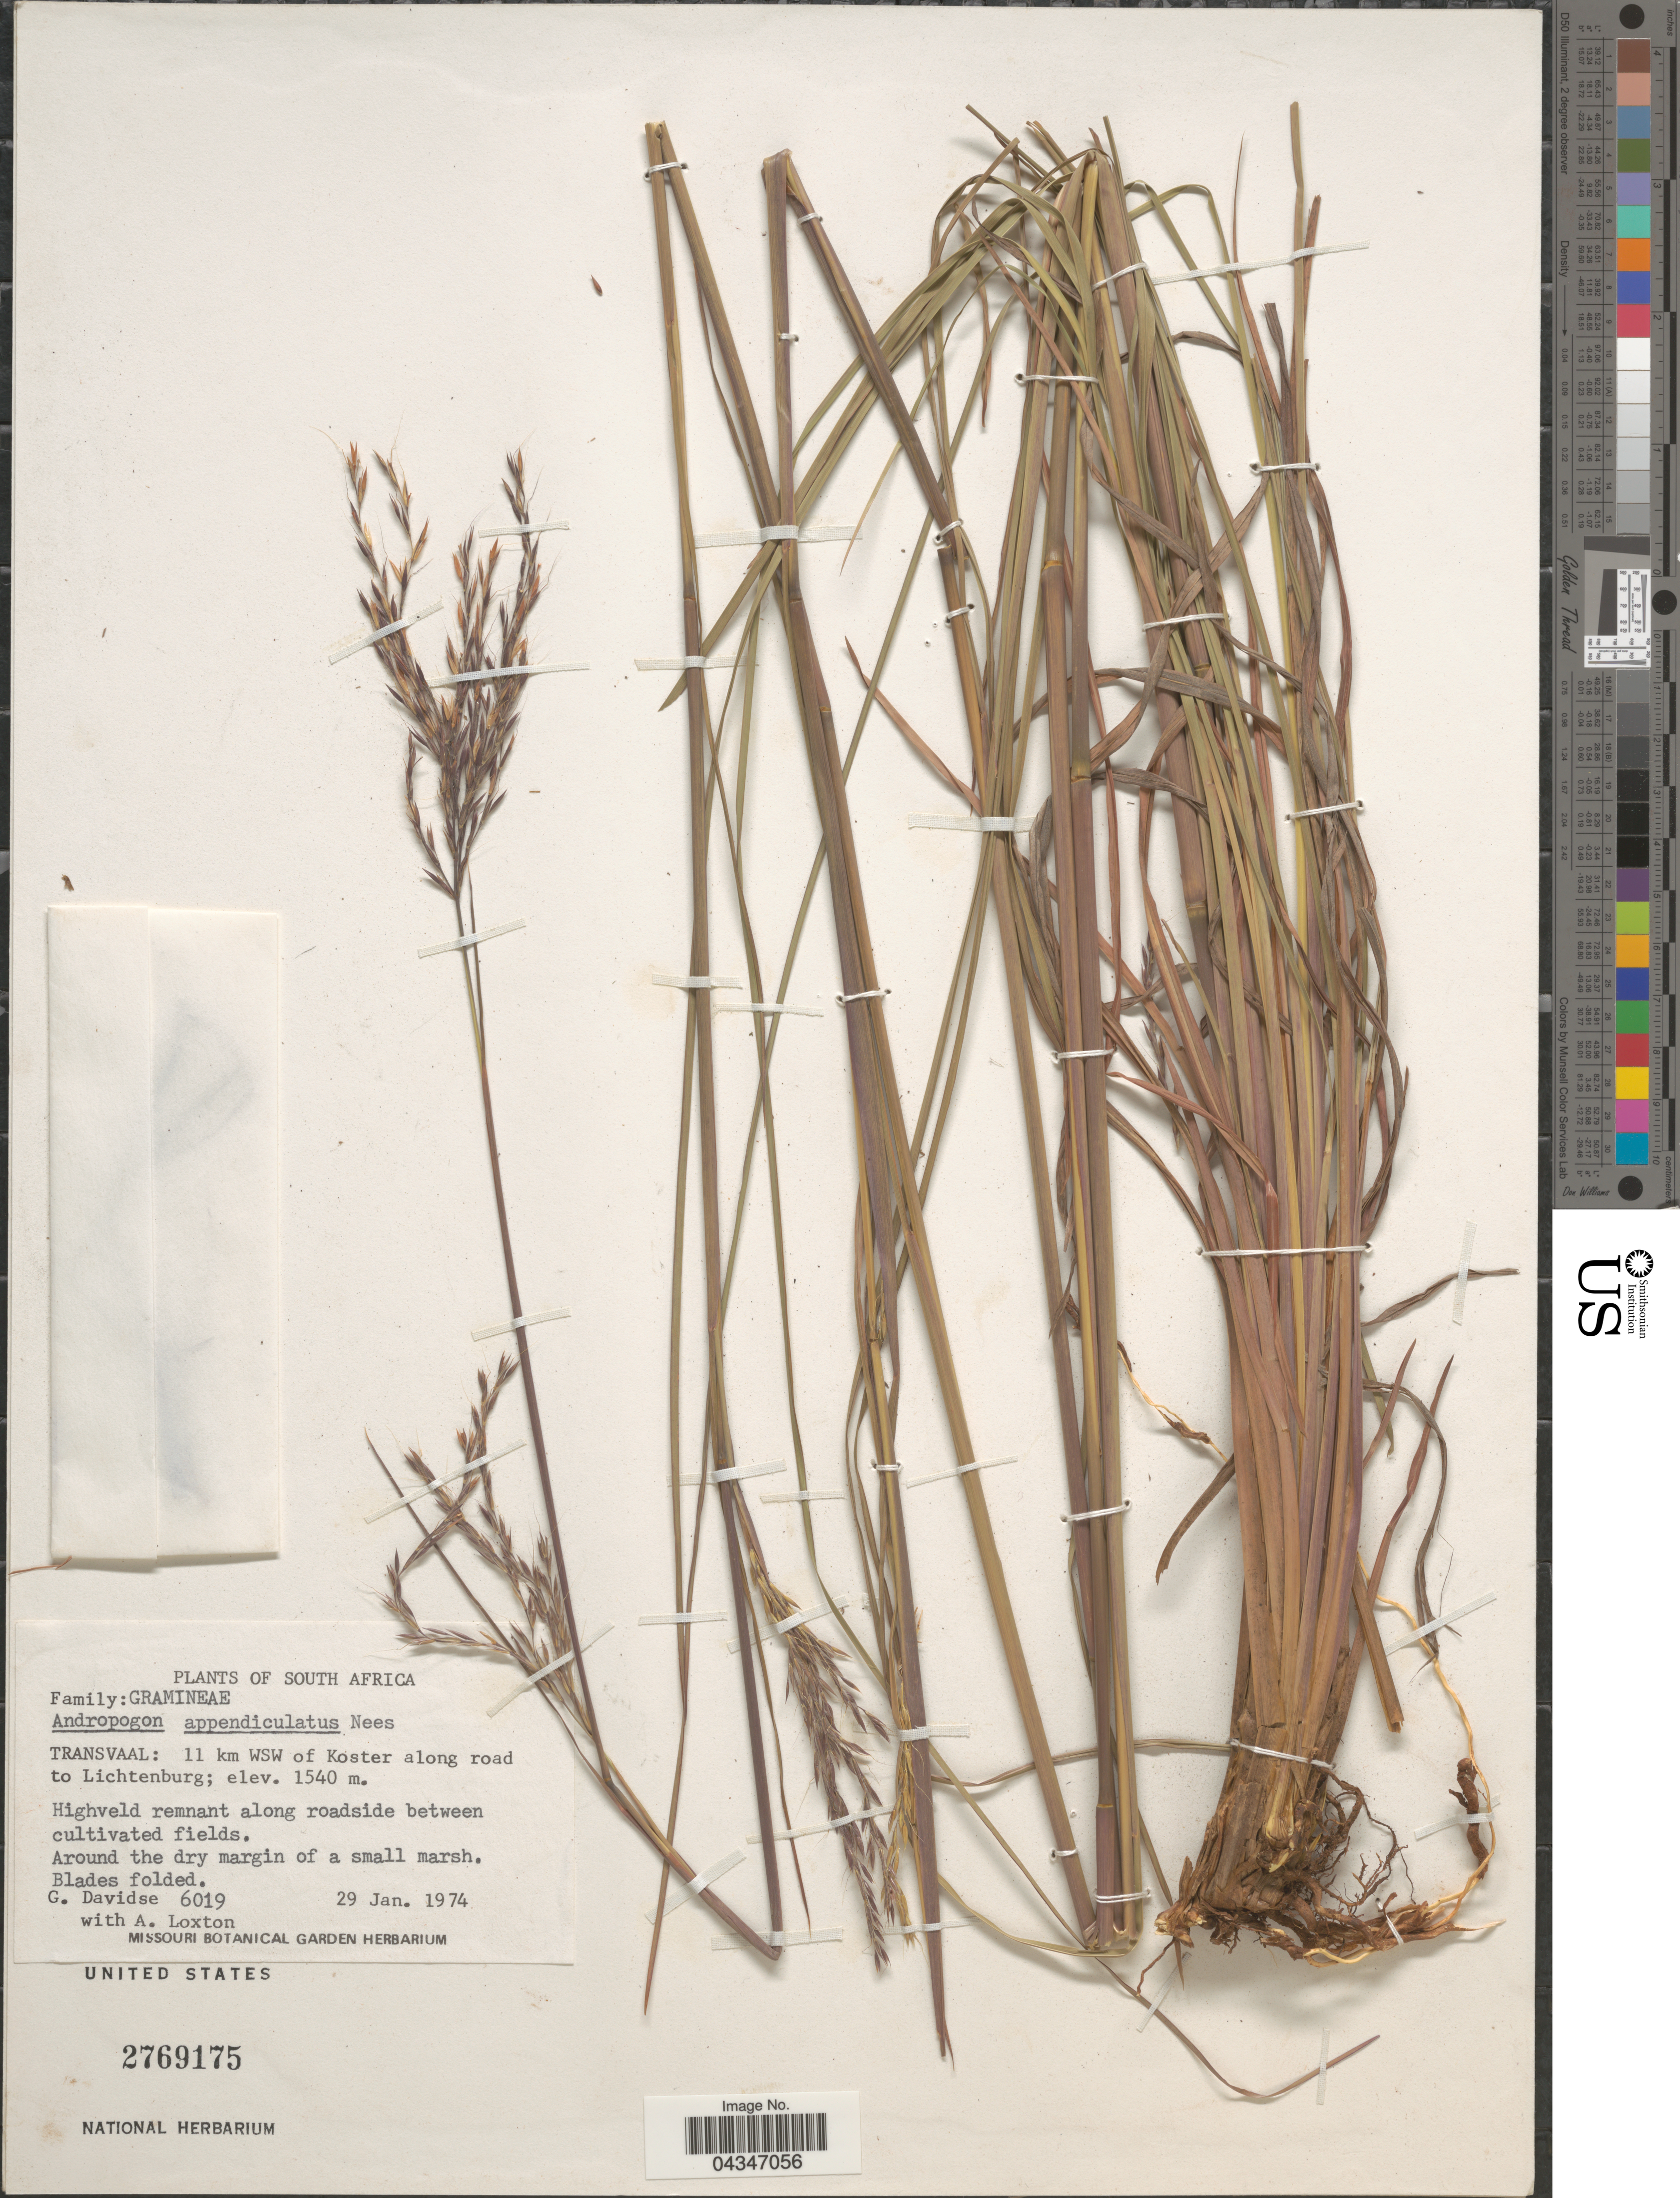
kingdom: Plantae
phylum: Tracheophyta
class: Liliopsida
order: Poales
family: Poaceae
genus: Andropogon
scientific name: Andropogon appendiculatus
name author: Nees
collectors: G. Davidse & A. Loxton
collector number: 6019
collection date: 1974-01-29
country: South Africa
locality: Transvaal: 11 km WSW of Koster along road to Lichtenburg.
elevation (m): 1540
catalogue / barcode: US 2769175